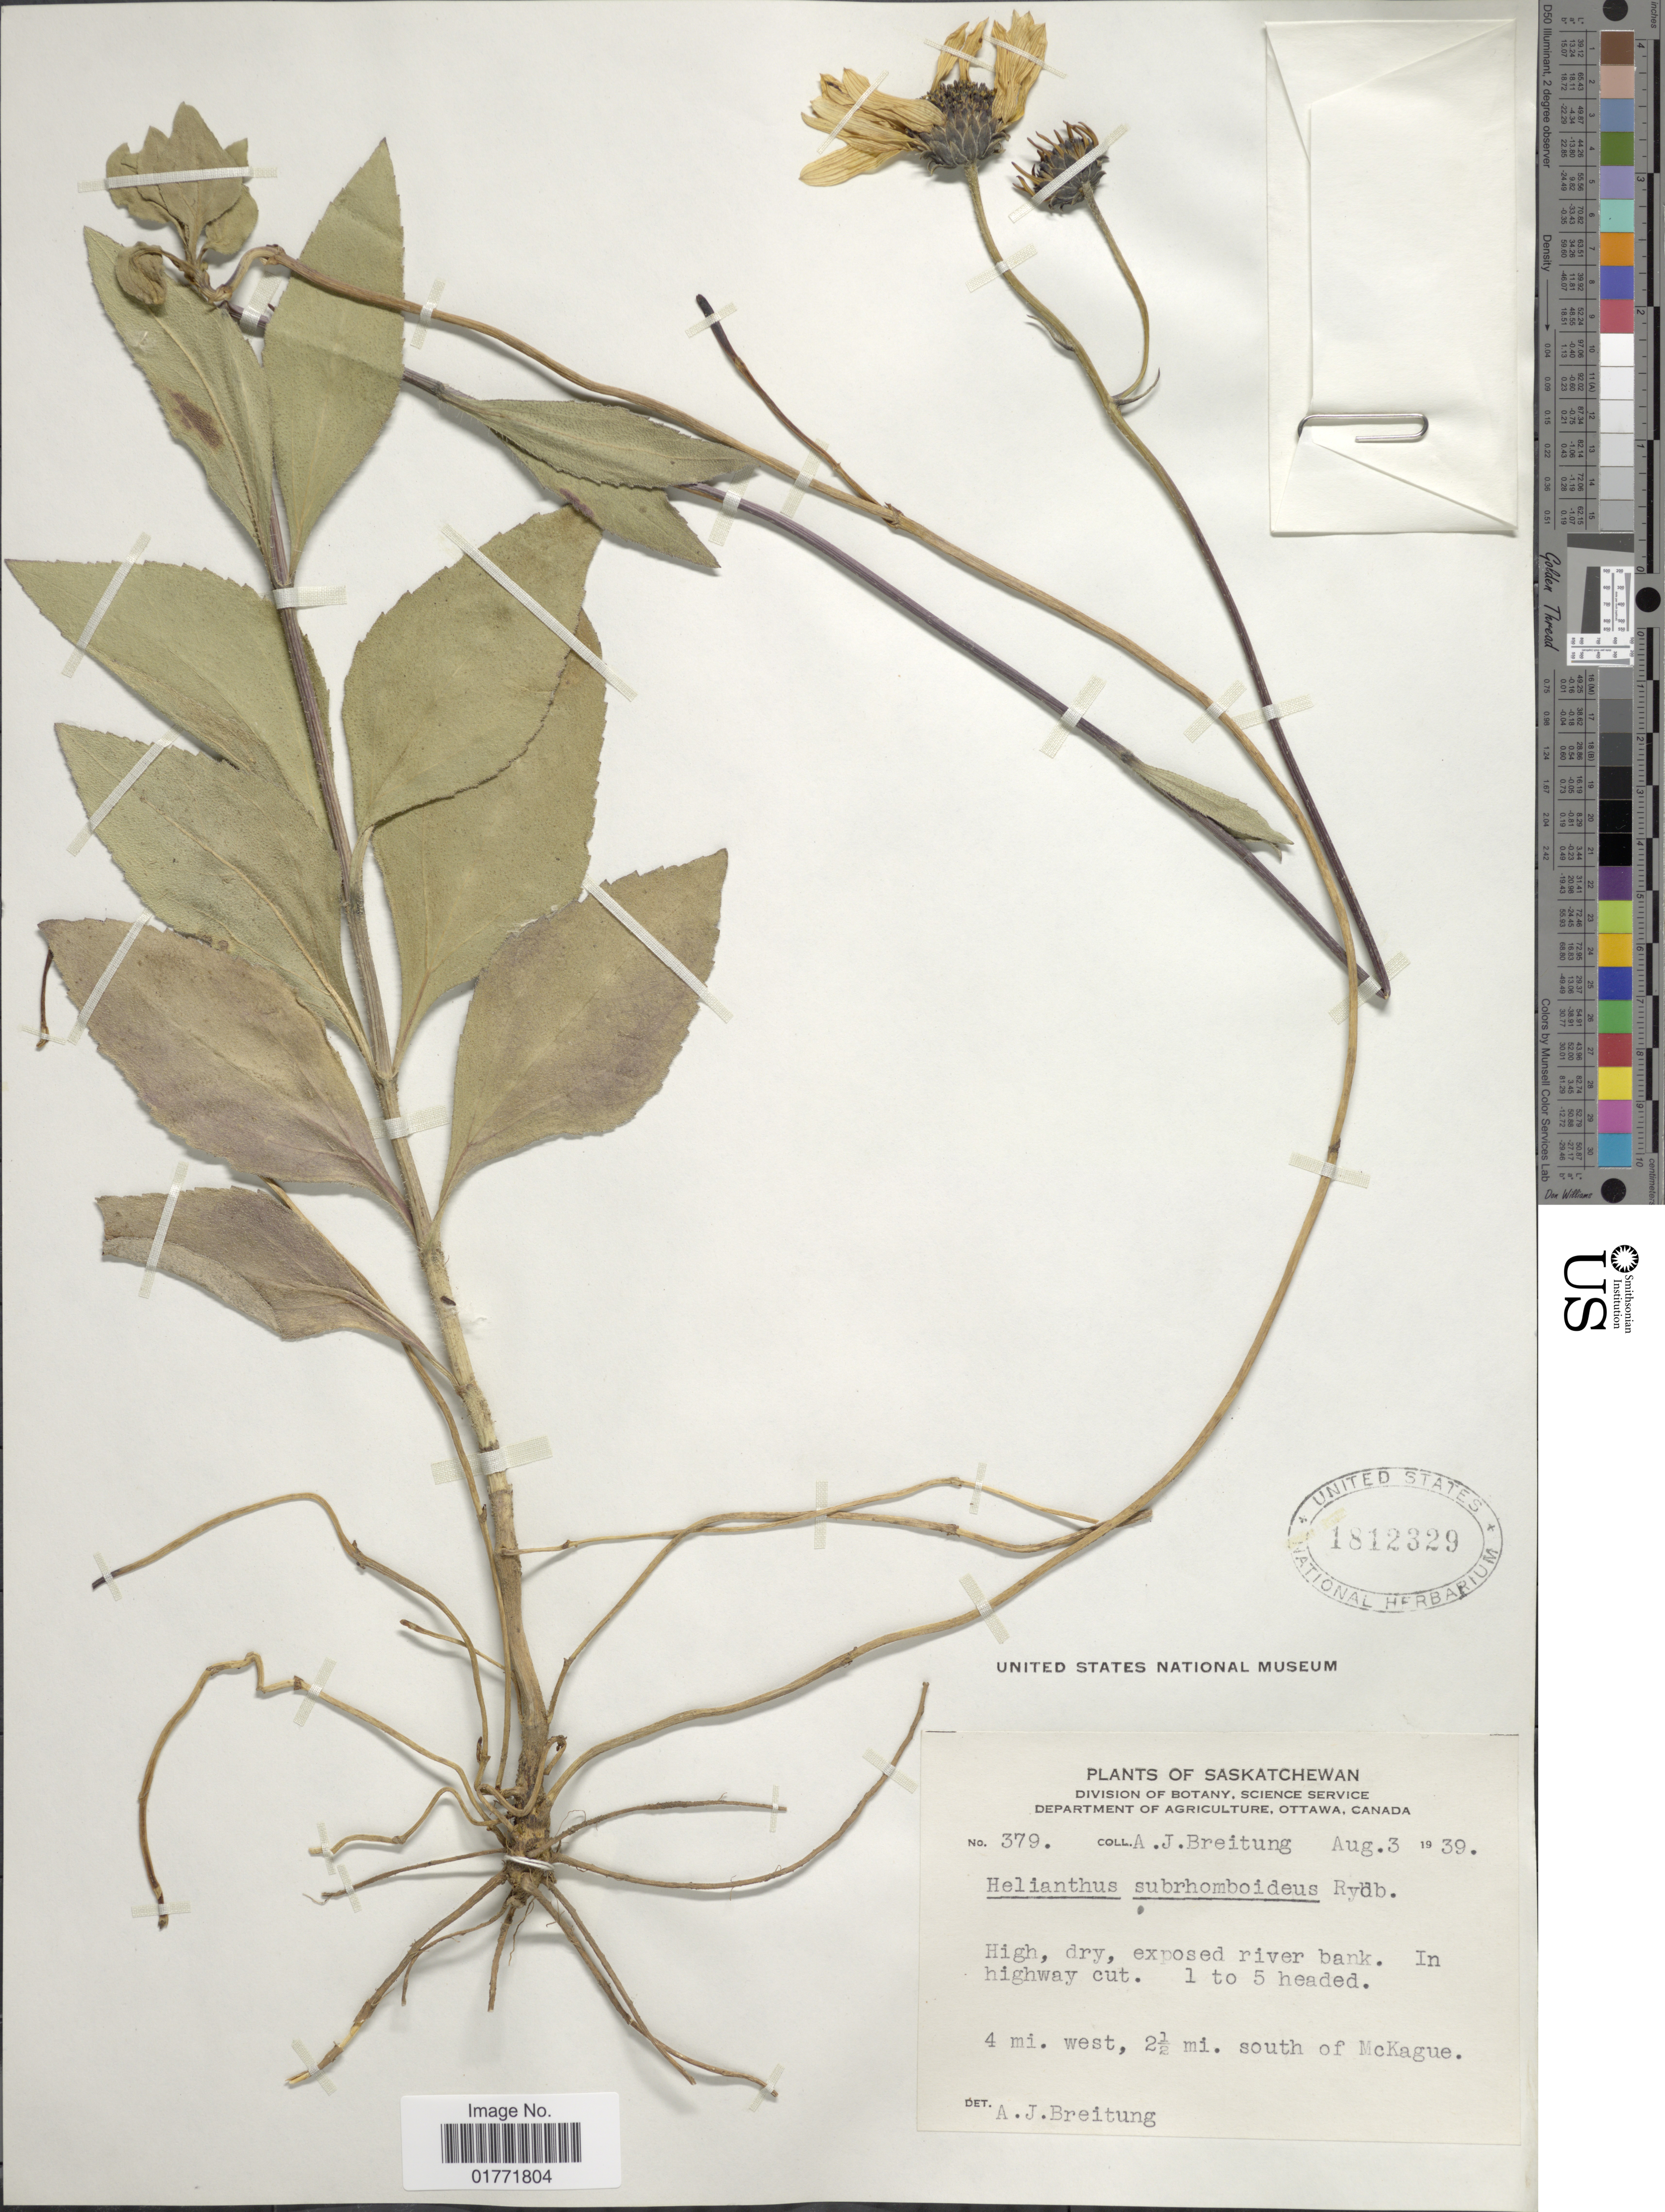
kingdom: Plantae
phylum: Tracheophyta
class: Magnoliopsida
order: Asterales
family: Asteraceae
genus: Helianthus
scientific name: Helianthus subrhomboideus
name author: Rydb.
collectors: A. Breitung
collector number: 379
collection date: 1939-08-03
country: Canada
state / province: Saskatchewan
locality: Saskatchewan, exposed river bank. In highway cut. 4 mi. west, 2½ mi. south of McKague.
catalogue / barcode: US 1812329